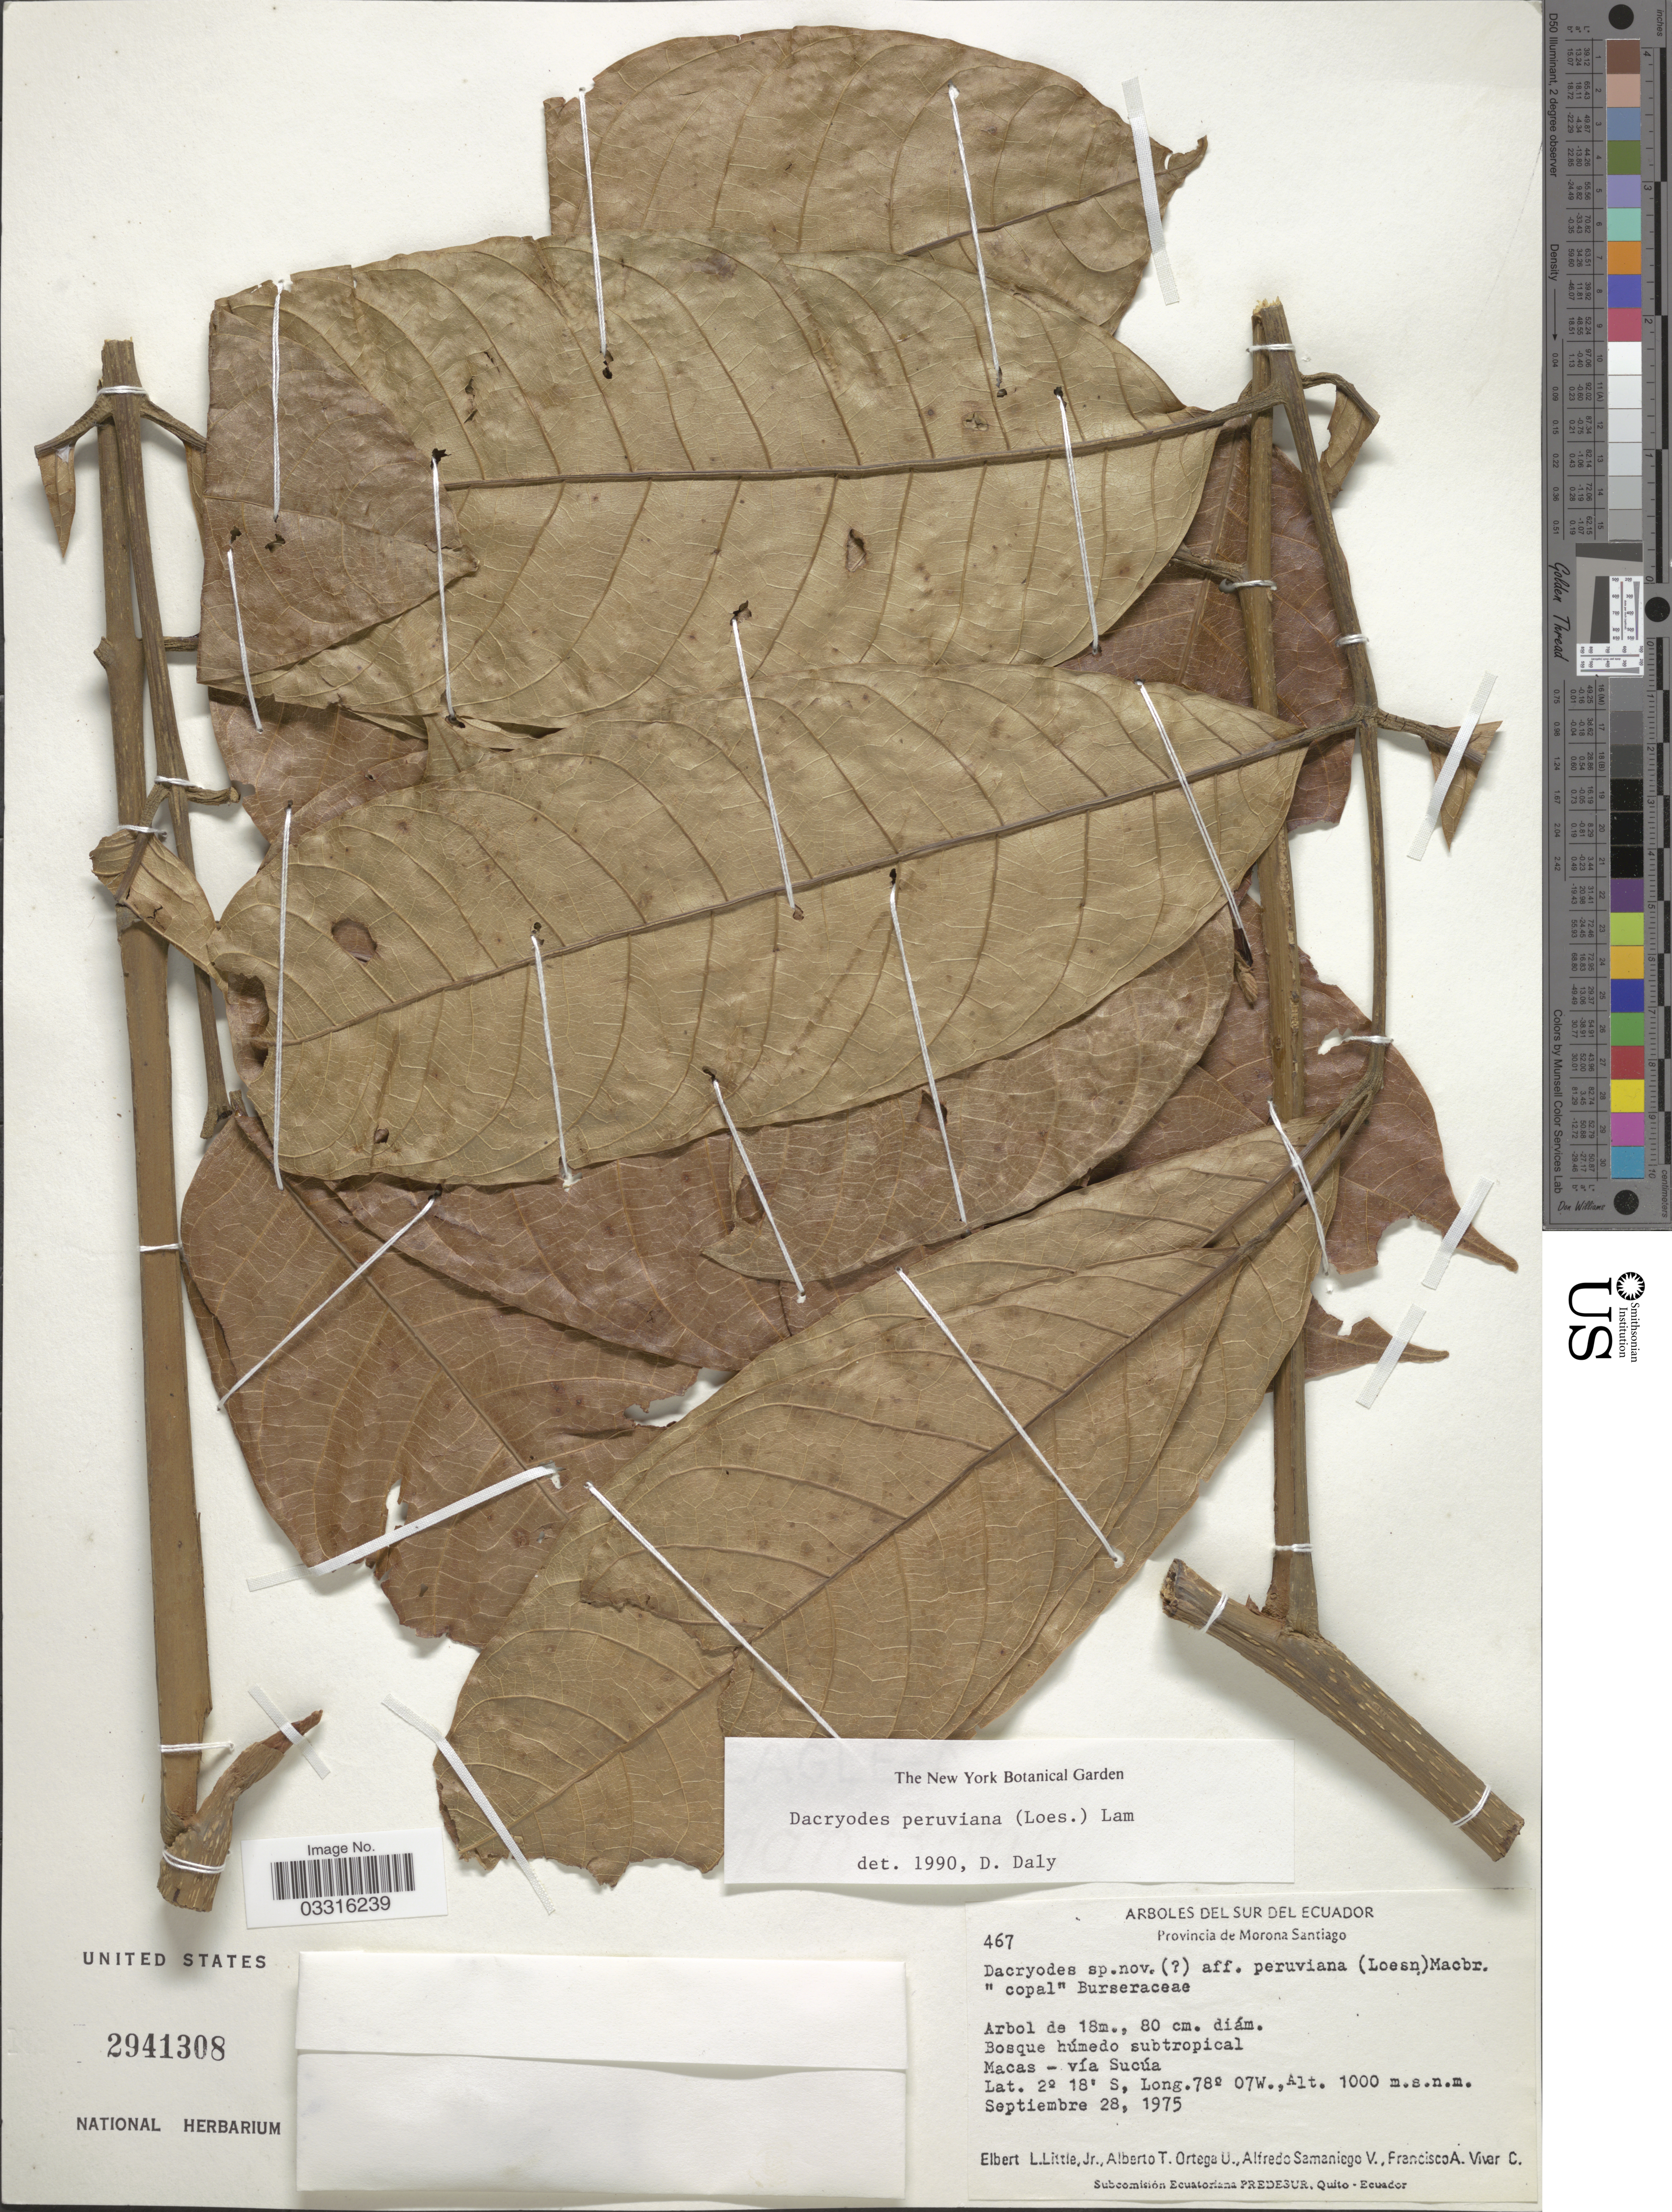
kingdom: Plantae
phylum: Tracheophyta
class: Magnoliopsida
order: Sapindales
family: Burseraceae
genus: Dacryodes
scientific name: Dacryodes peruviana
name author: (Loes.) H.J. Lam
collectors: E. L. Little, A. T. Ortega U., A. V. Samaniego & F. A. Vivar C.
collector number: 467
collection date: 1975-09-28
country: Ecuador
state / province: Morona-Santiago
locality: Macas - vía Sucúa.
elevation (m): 1000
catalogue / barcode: US 2941308